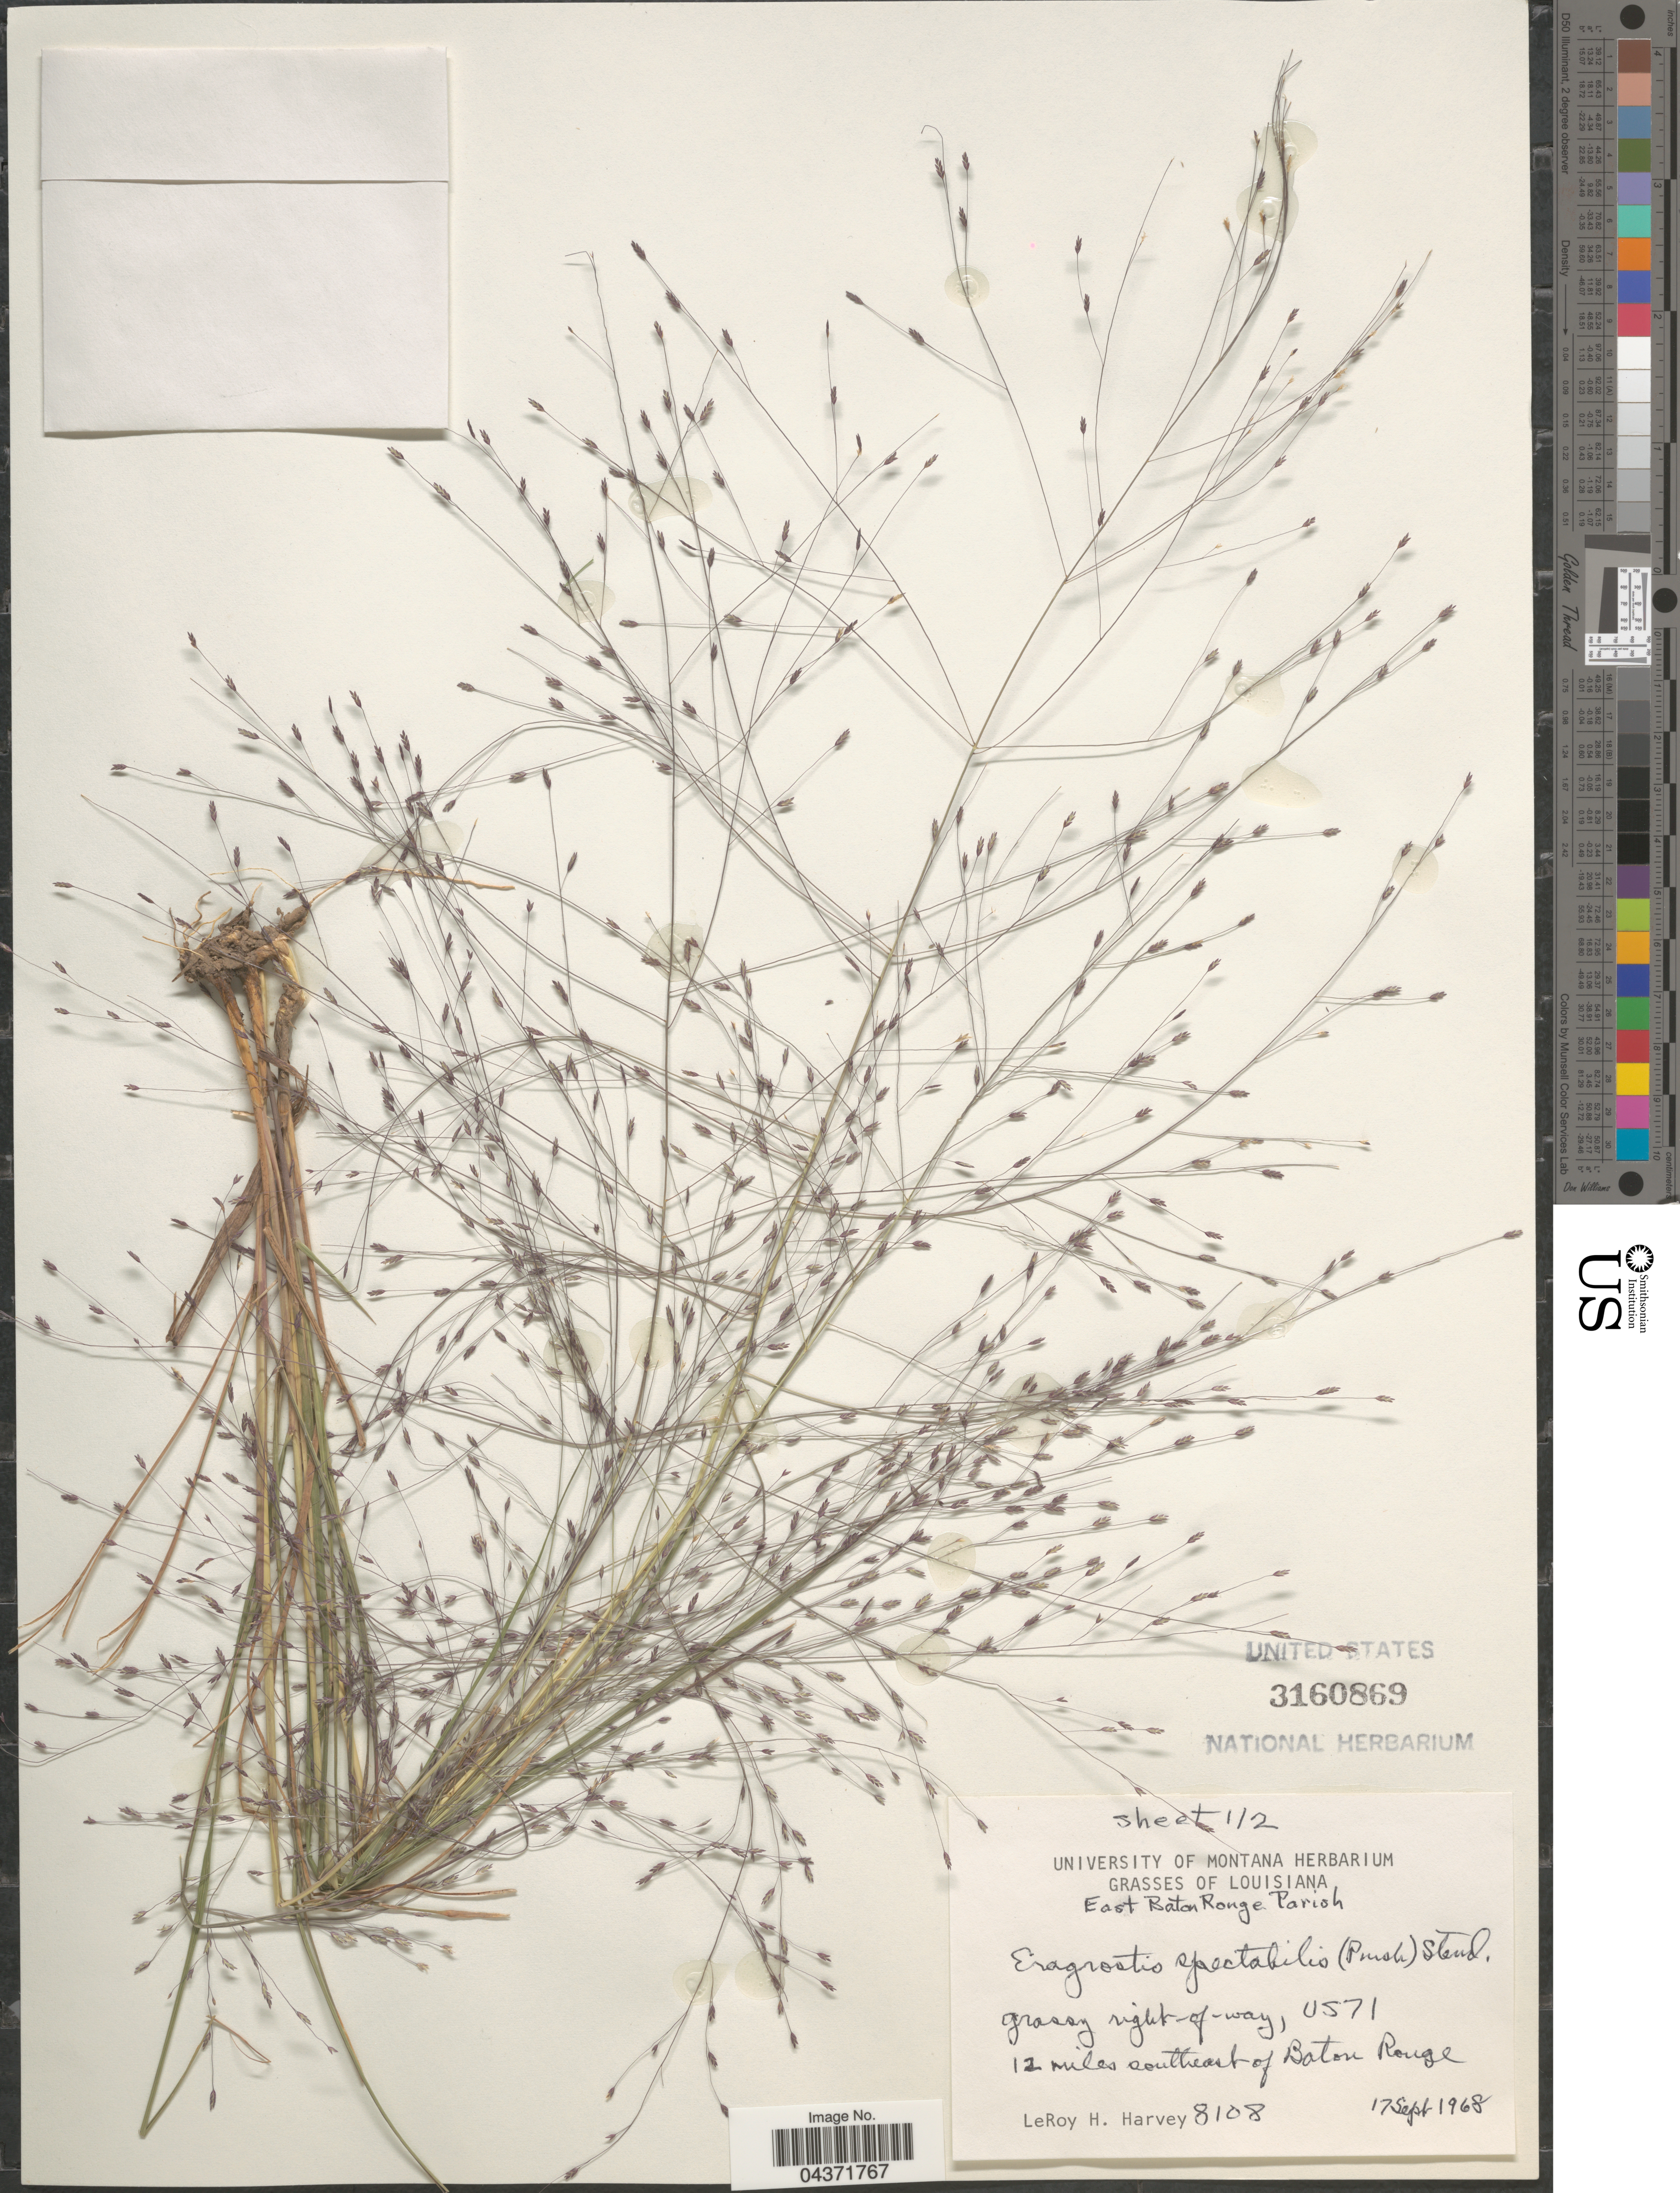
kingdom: Plantae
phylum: Tracheophyta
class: Liliopsida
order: Poales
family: Poaceae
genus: Eragrostis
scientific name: Eragrostis spectabilis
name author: (Pursh) Steud.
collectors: L. H. Harvey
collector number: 8108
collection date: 1968-09-17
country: United States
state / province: Louisiana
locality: East Baton Range Parish. Grassy right-of-way, US71. 12 miles southeast of Baton Range.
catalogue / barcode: US 3160869